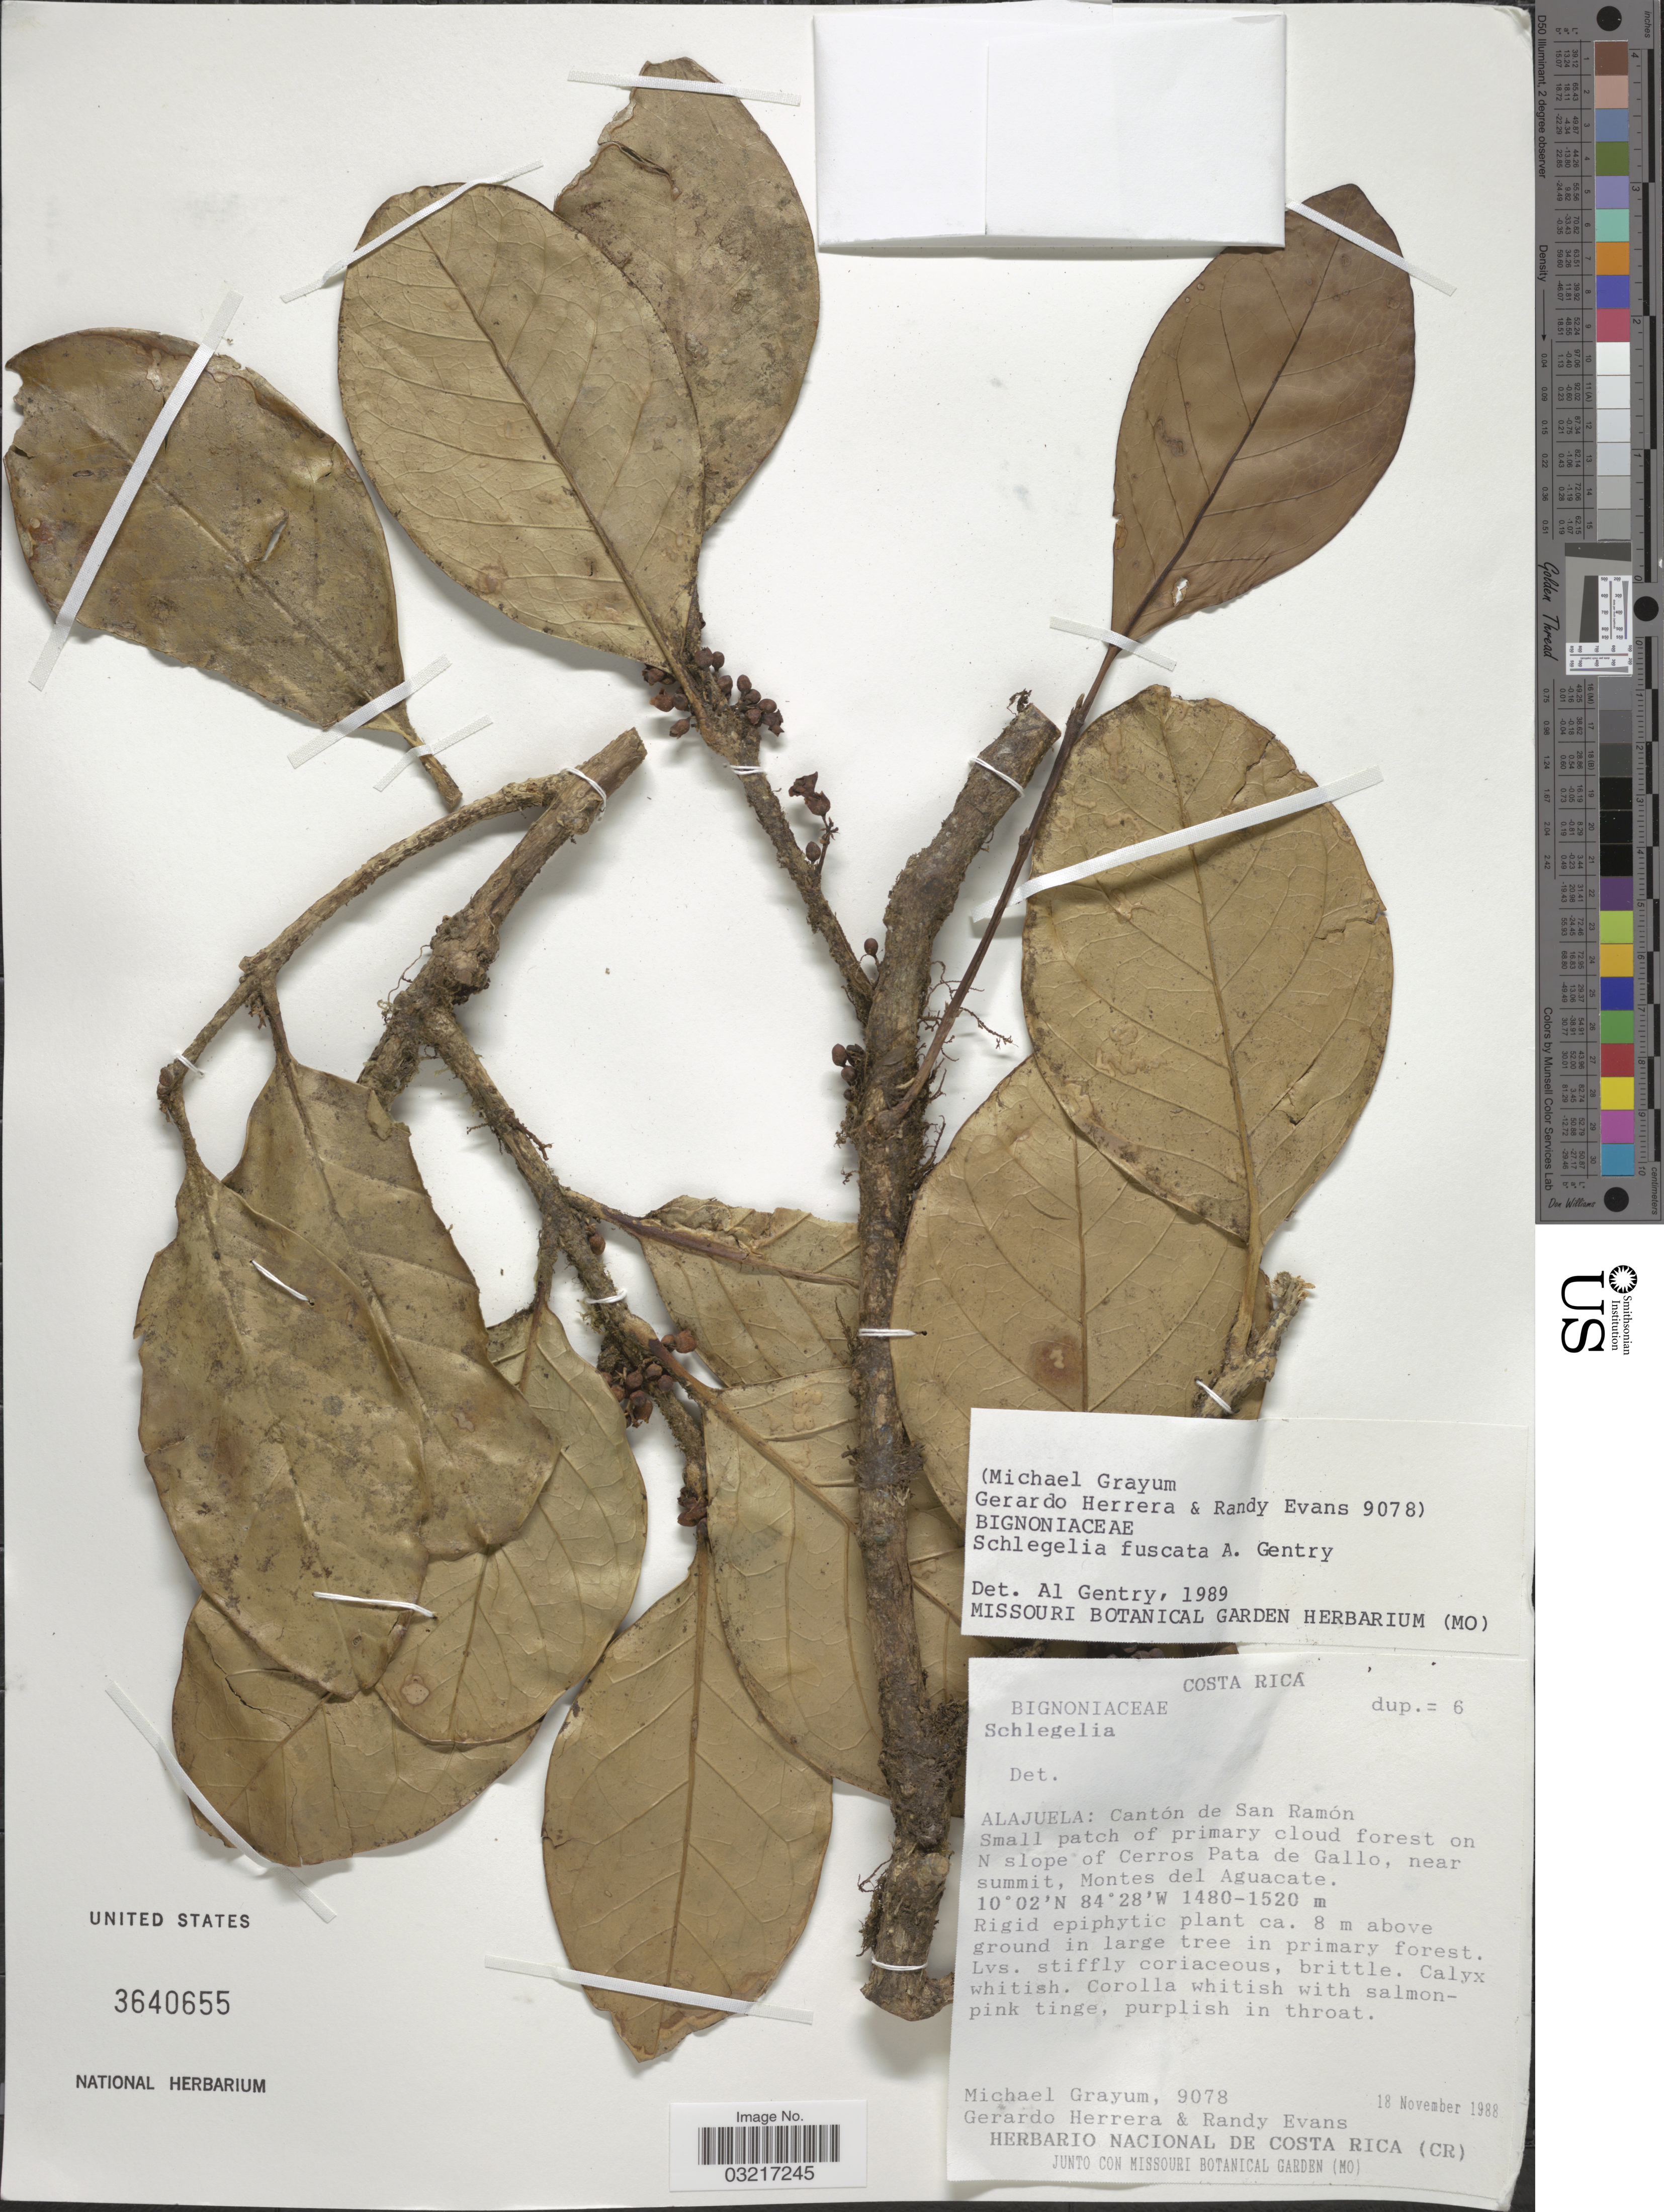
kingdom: Plantae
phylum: Tracheophyta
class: Magnoliopsida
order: Lamiales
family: Schlegeliaceae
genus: Schlegelia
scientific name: Schlegelia fuscata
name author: A.H. Gentry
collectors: M. H. Grayum, G. Herrera & R. Evans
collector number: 9078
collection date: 1988-11-18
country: Costa Rica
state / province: Alajuela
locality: Cantón de San Ramón. Small patch near primary cloud forest on N slope of Cerros Pata de Gallo, near summit, Montes del Aguacate.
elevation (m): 1480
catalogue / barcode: US 3640655